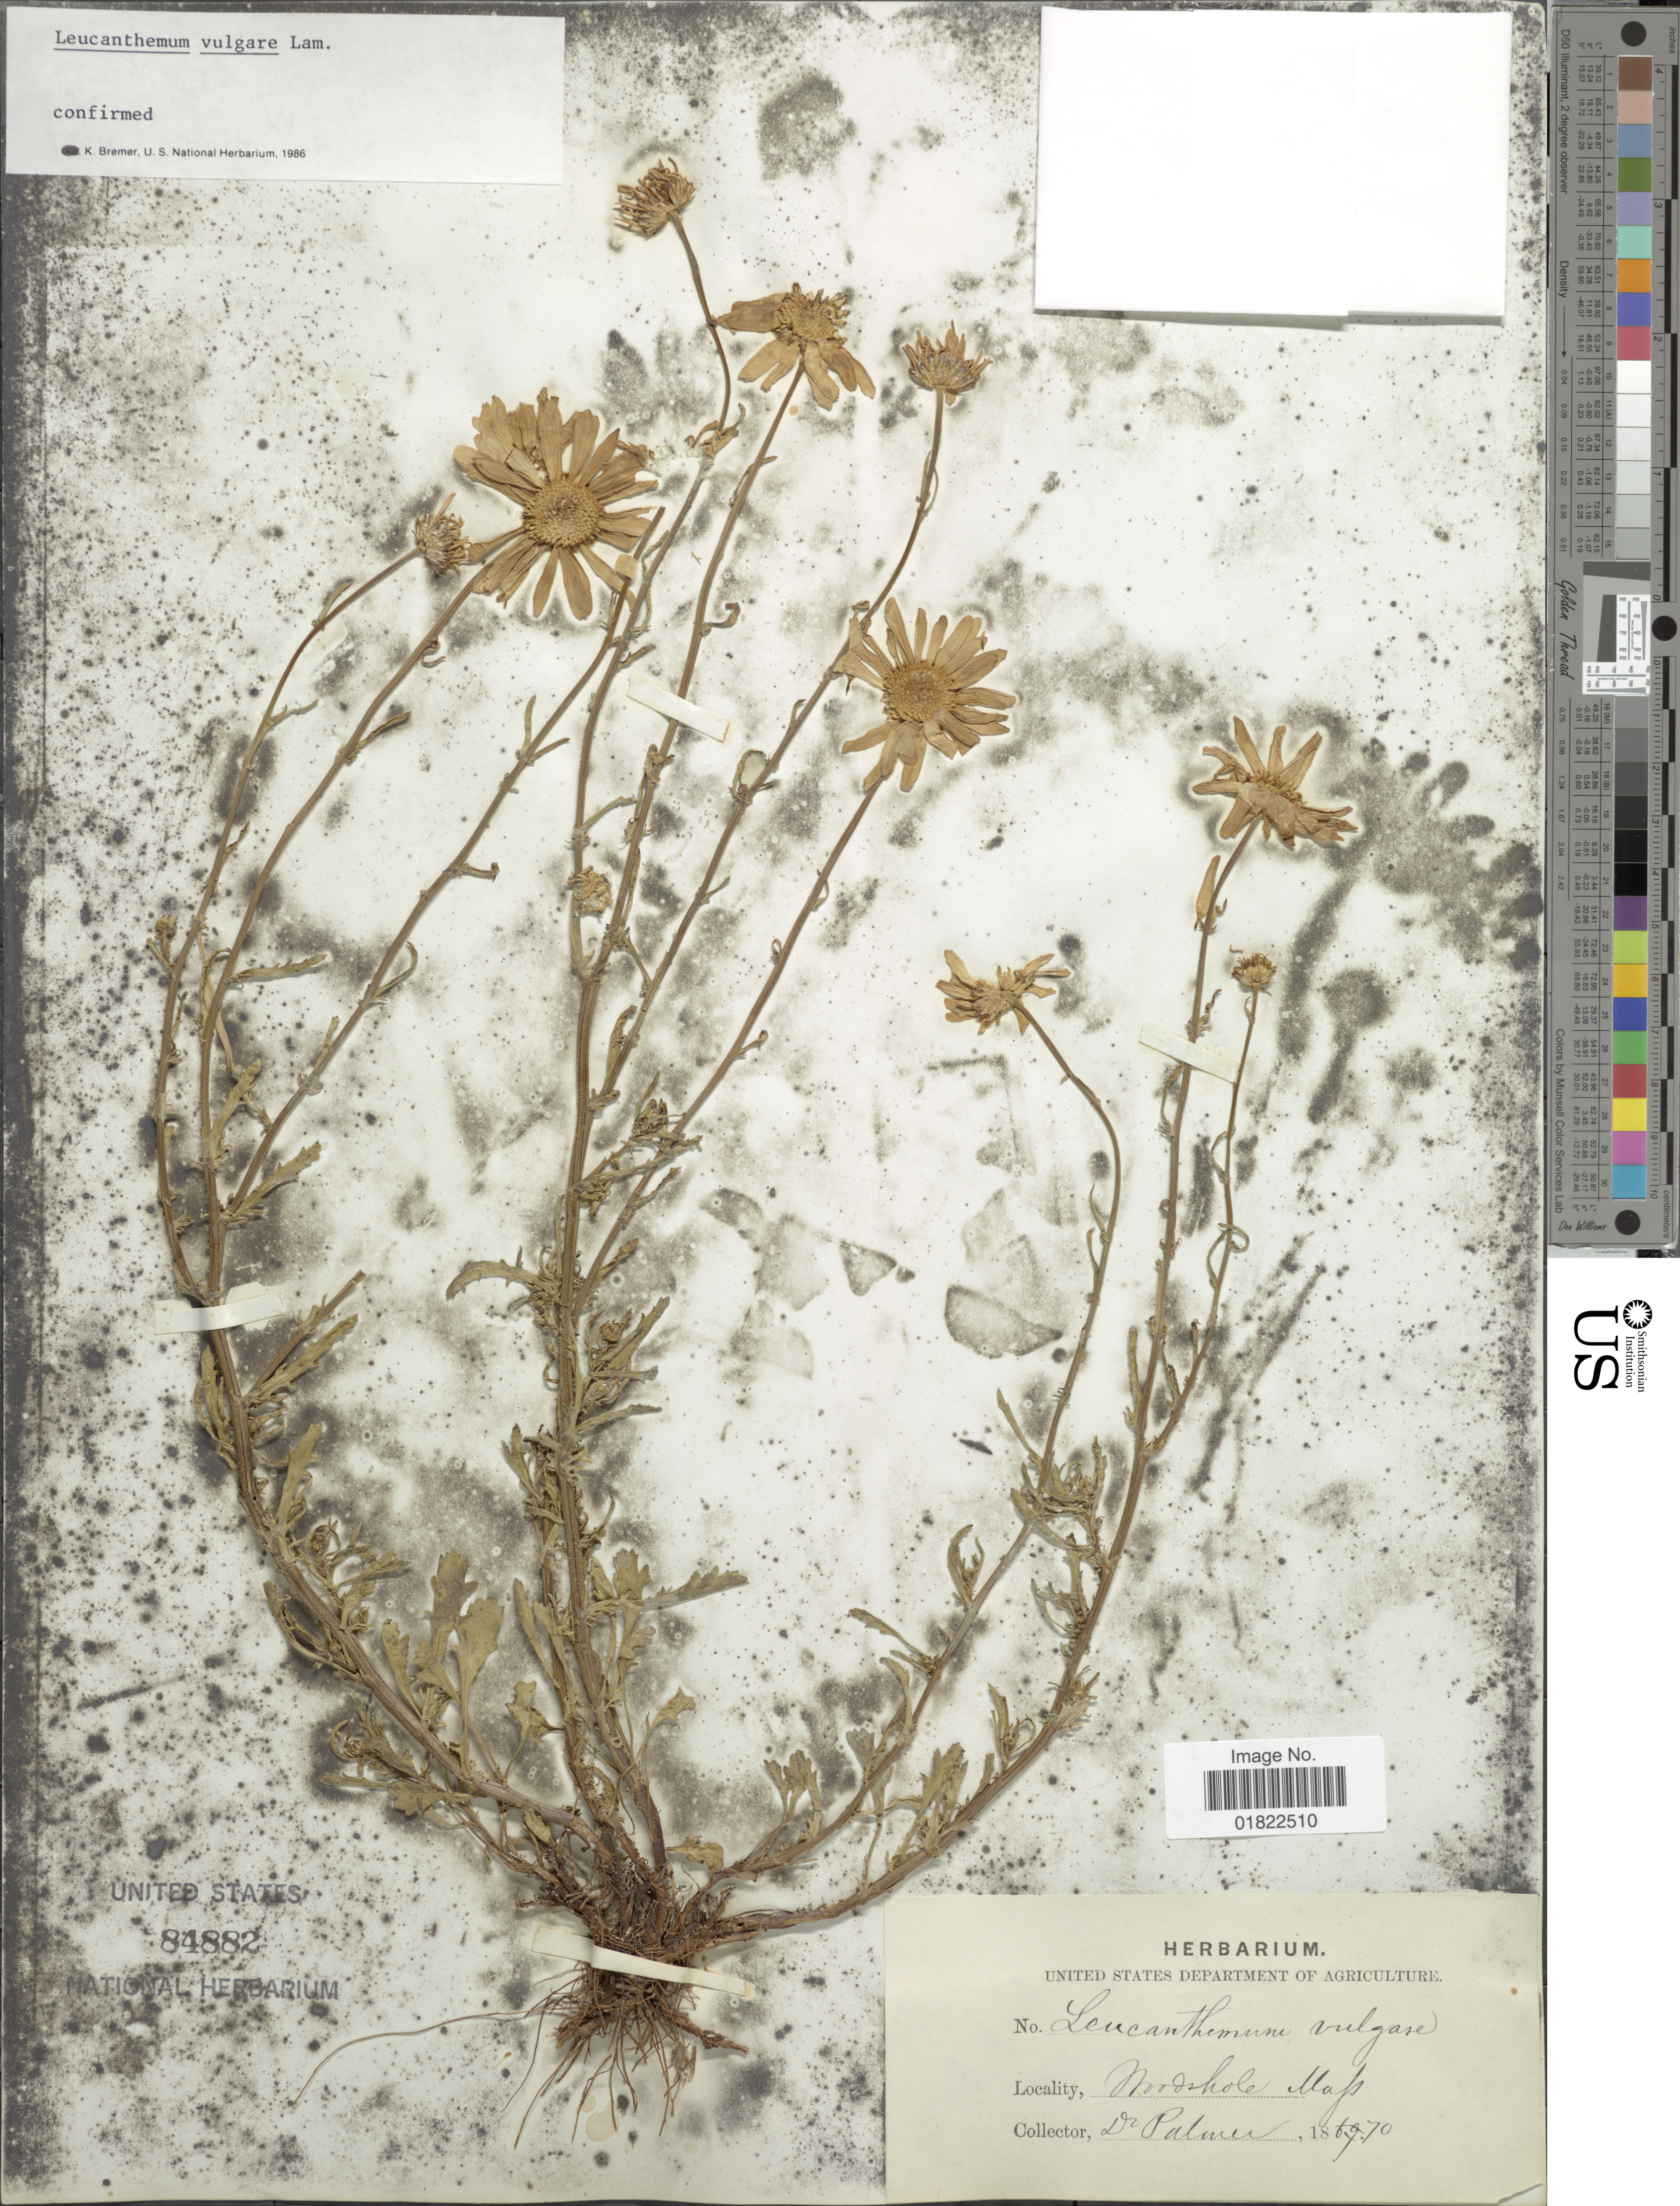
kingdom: Plantae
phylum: Tracheophyta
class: Magnoliopsida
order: Asterales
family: Asteraceae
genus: Leucanthemum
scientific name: Leucanthemum vulgare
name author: Lam.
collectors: Palmer, --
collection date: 1870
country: United States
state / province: Massachusetts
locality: Woodshole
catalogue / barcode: US 84882